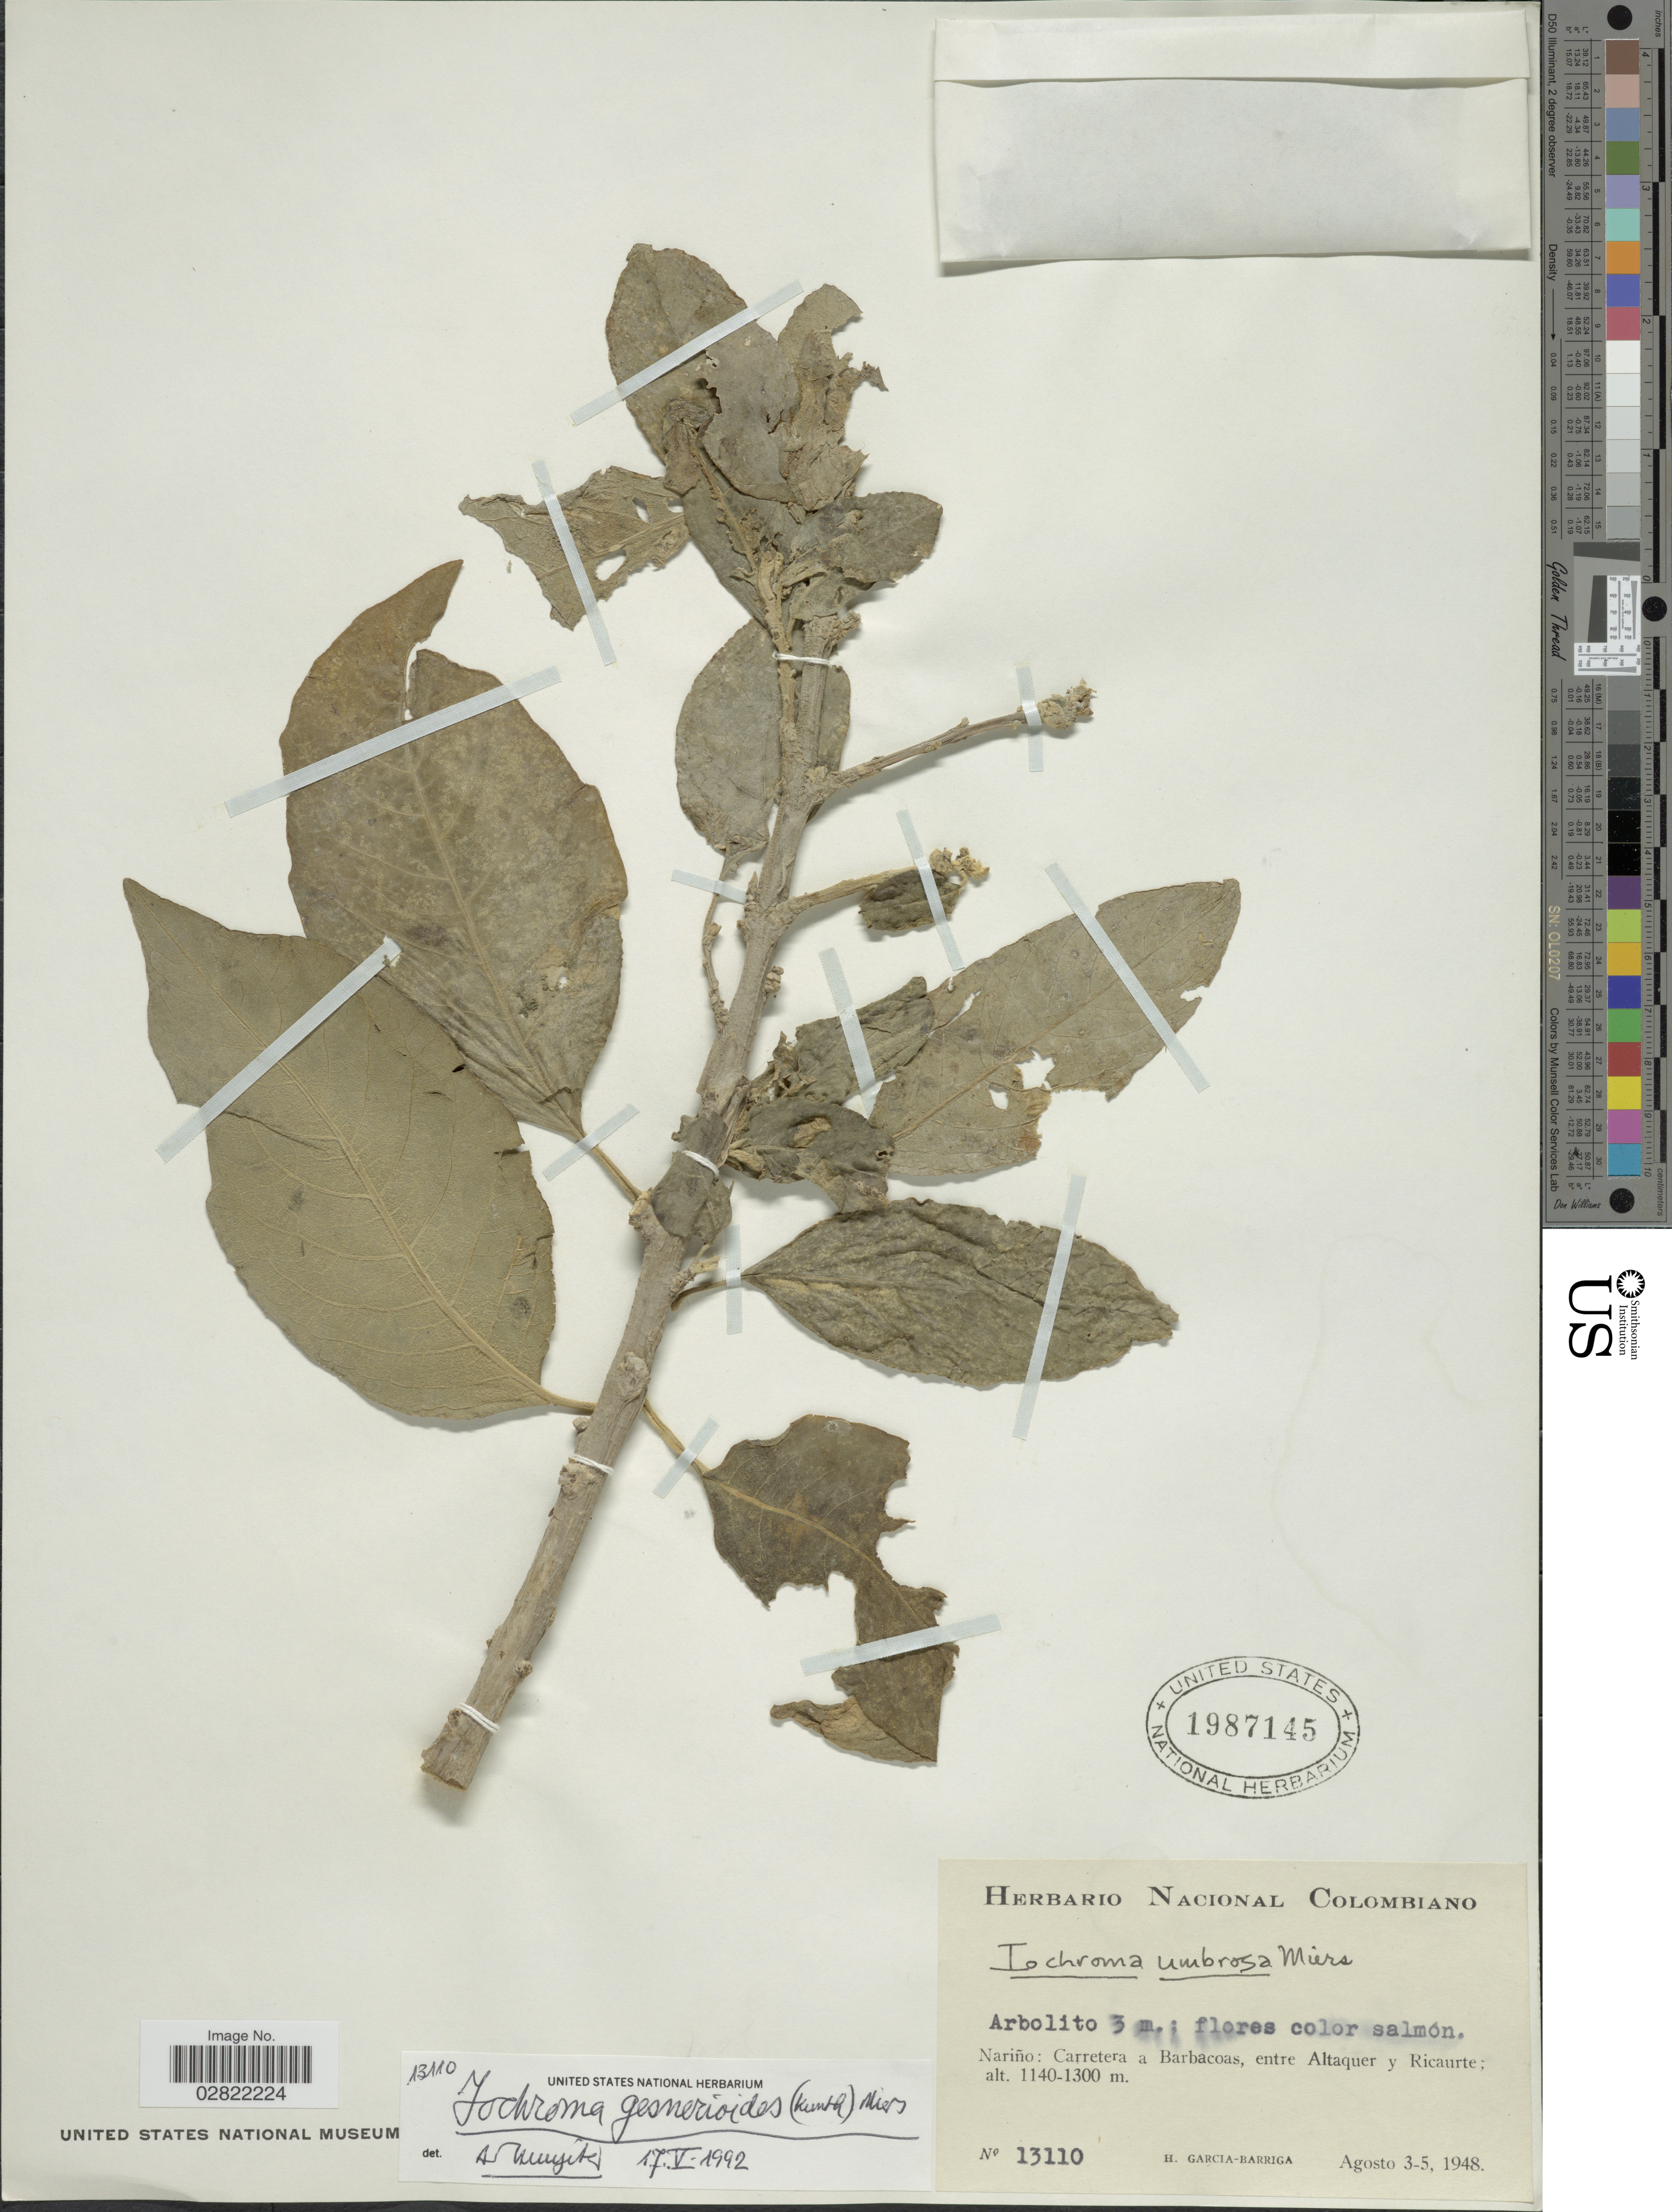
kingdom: Plantae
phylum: Tracheophyta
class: Magnoliopsida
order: Solanales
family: Solanaceae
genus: Iochroma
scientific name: Iochroma gesnerioides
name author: (Kunth) Miers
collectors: H. García Barriga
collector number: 13110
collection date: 1948-08-03/1948-08-05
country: Colombia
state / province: Nariño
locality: Nariño: Carretera a Barbacoas, entre Altaquer y Ricaurte.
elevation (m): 1140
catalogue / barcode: US 1987145